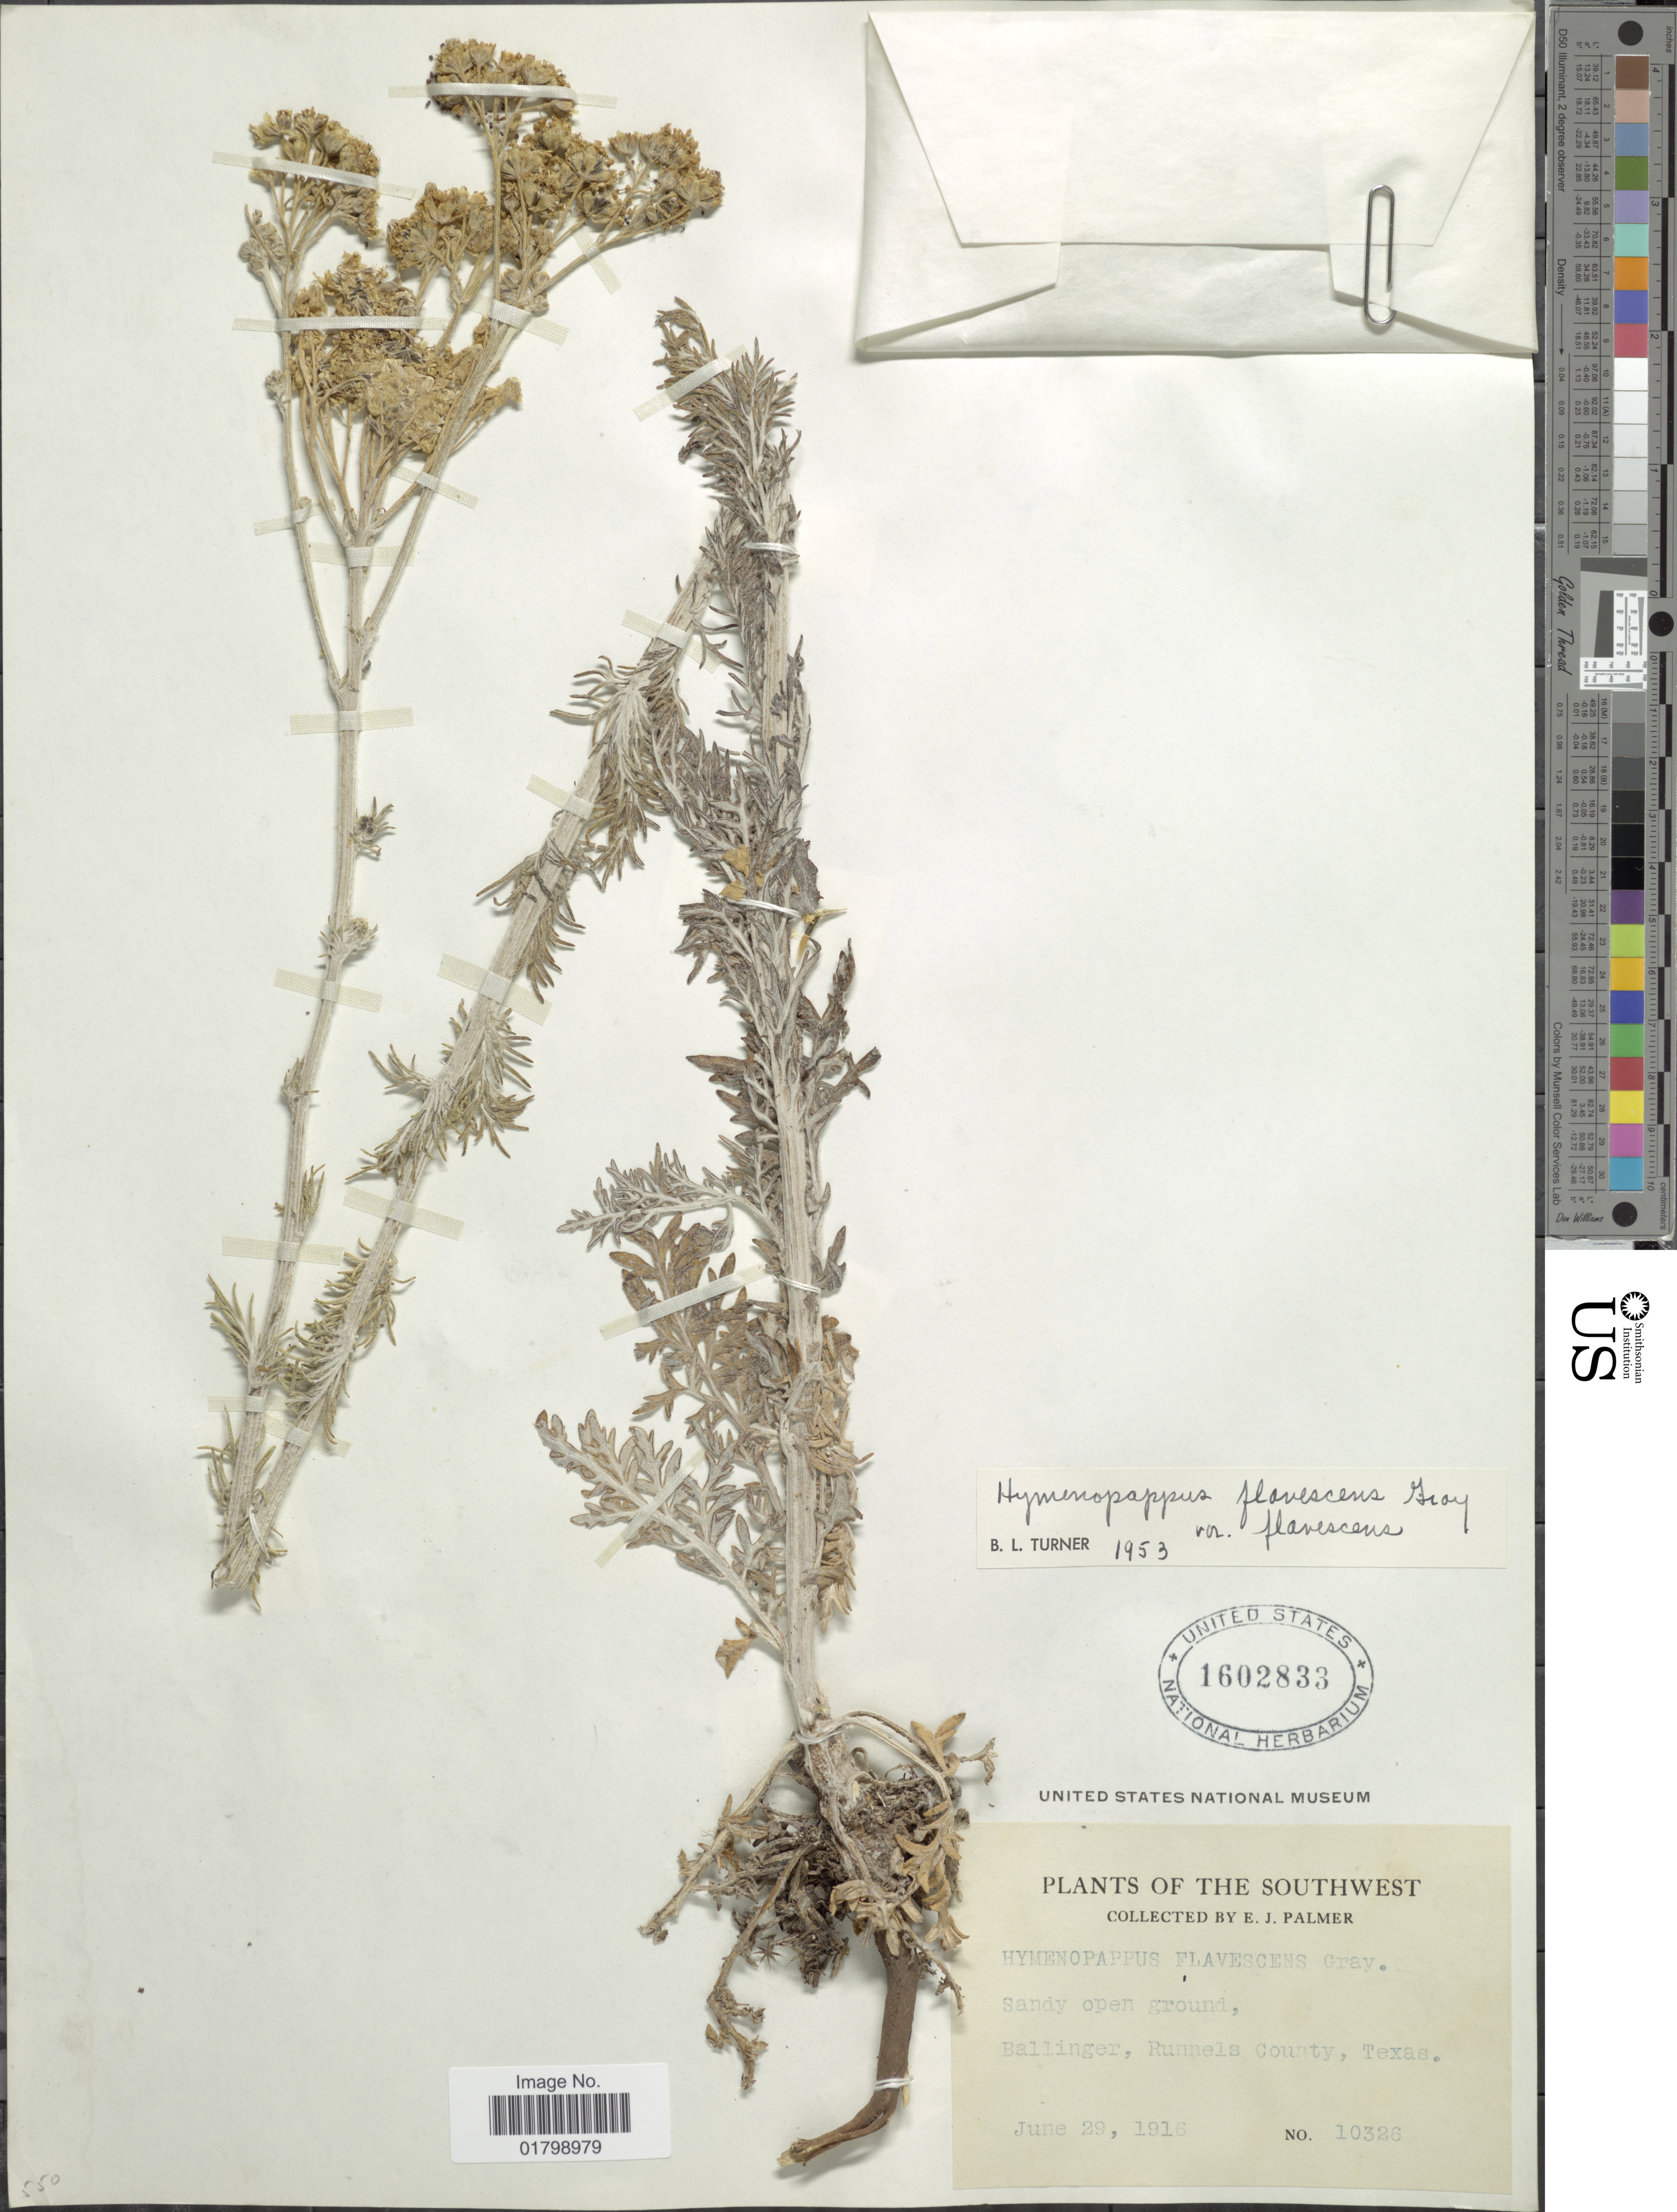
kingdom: Plantae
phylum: Tracheophyta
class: Magnoliopsida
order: Asterales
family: Asteraceae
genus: Hymenopappus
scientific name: Hymenopappus flavescens var. flavescens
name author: A. Gray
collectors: E. J. Palmer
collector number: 10326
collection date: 1916-06-29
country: United States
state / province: Texas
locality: The Southwest, Ballinger, Runnels County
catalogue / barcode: US 1602833